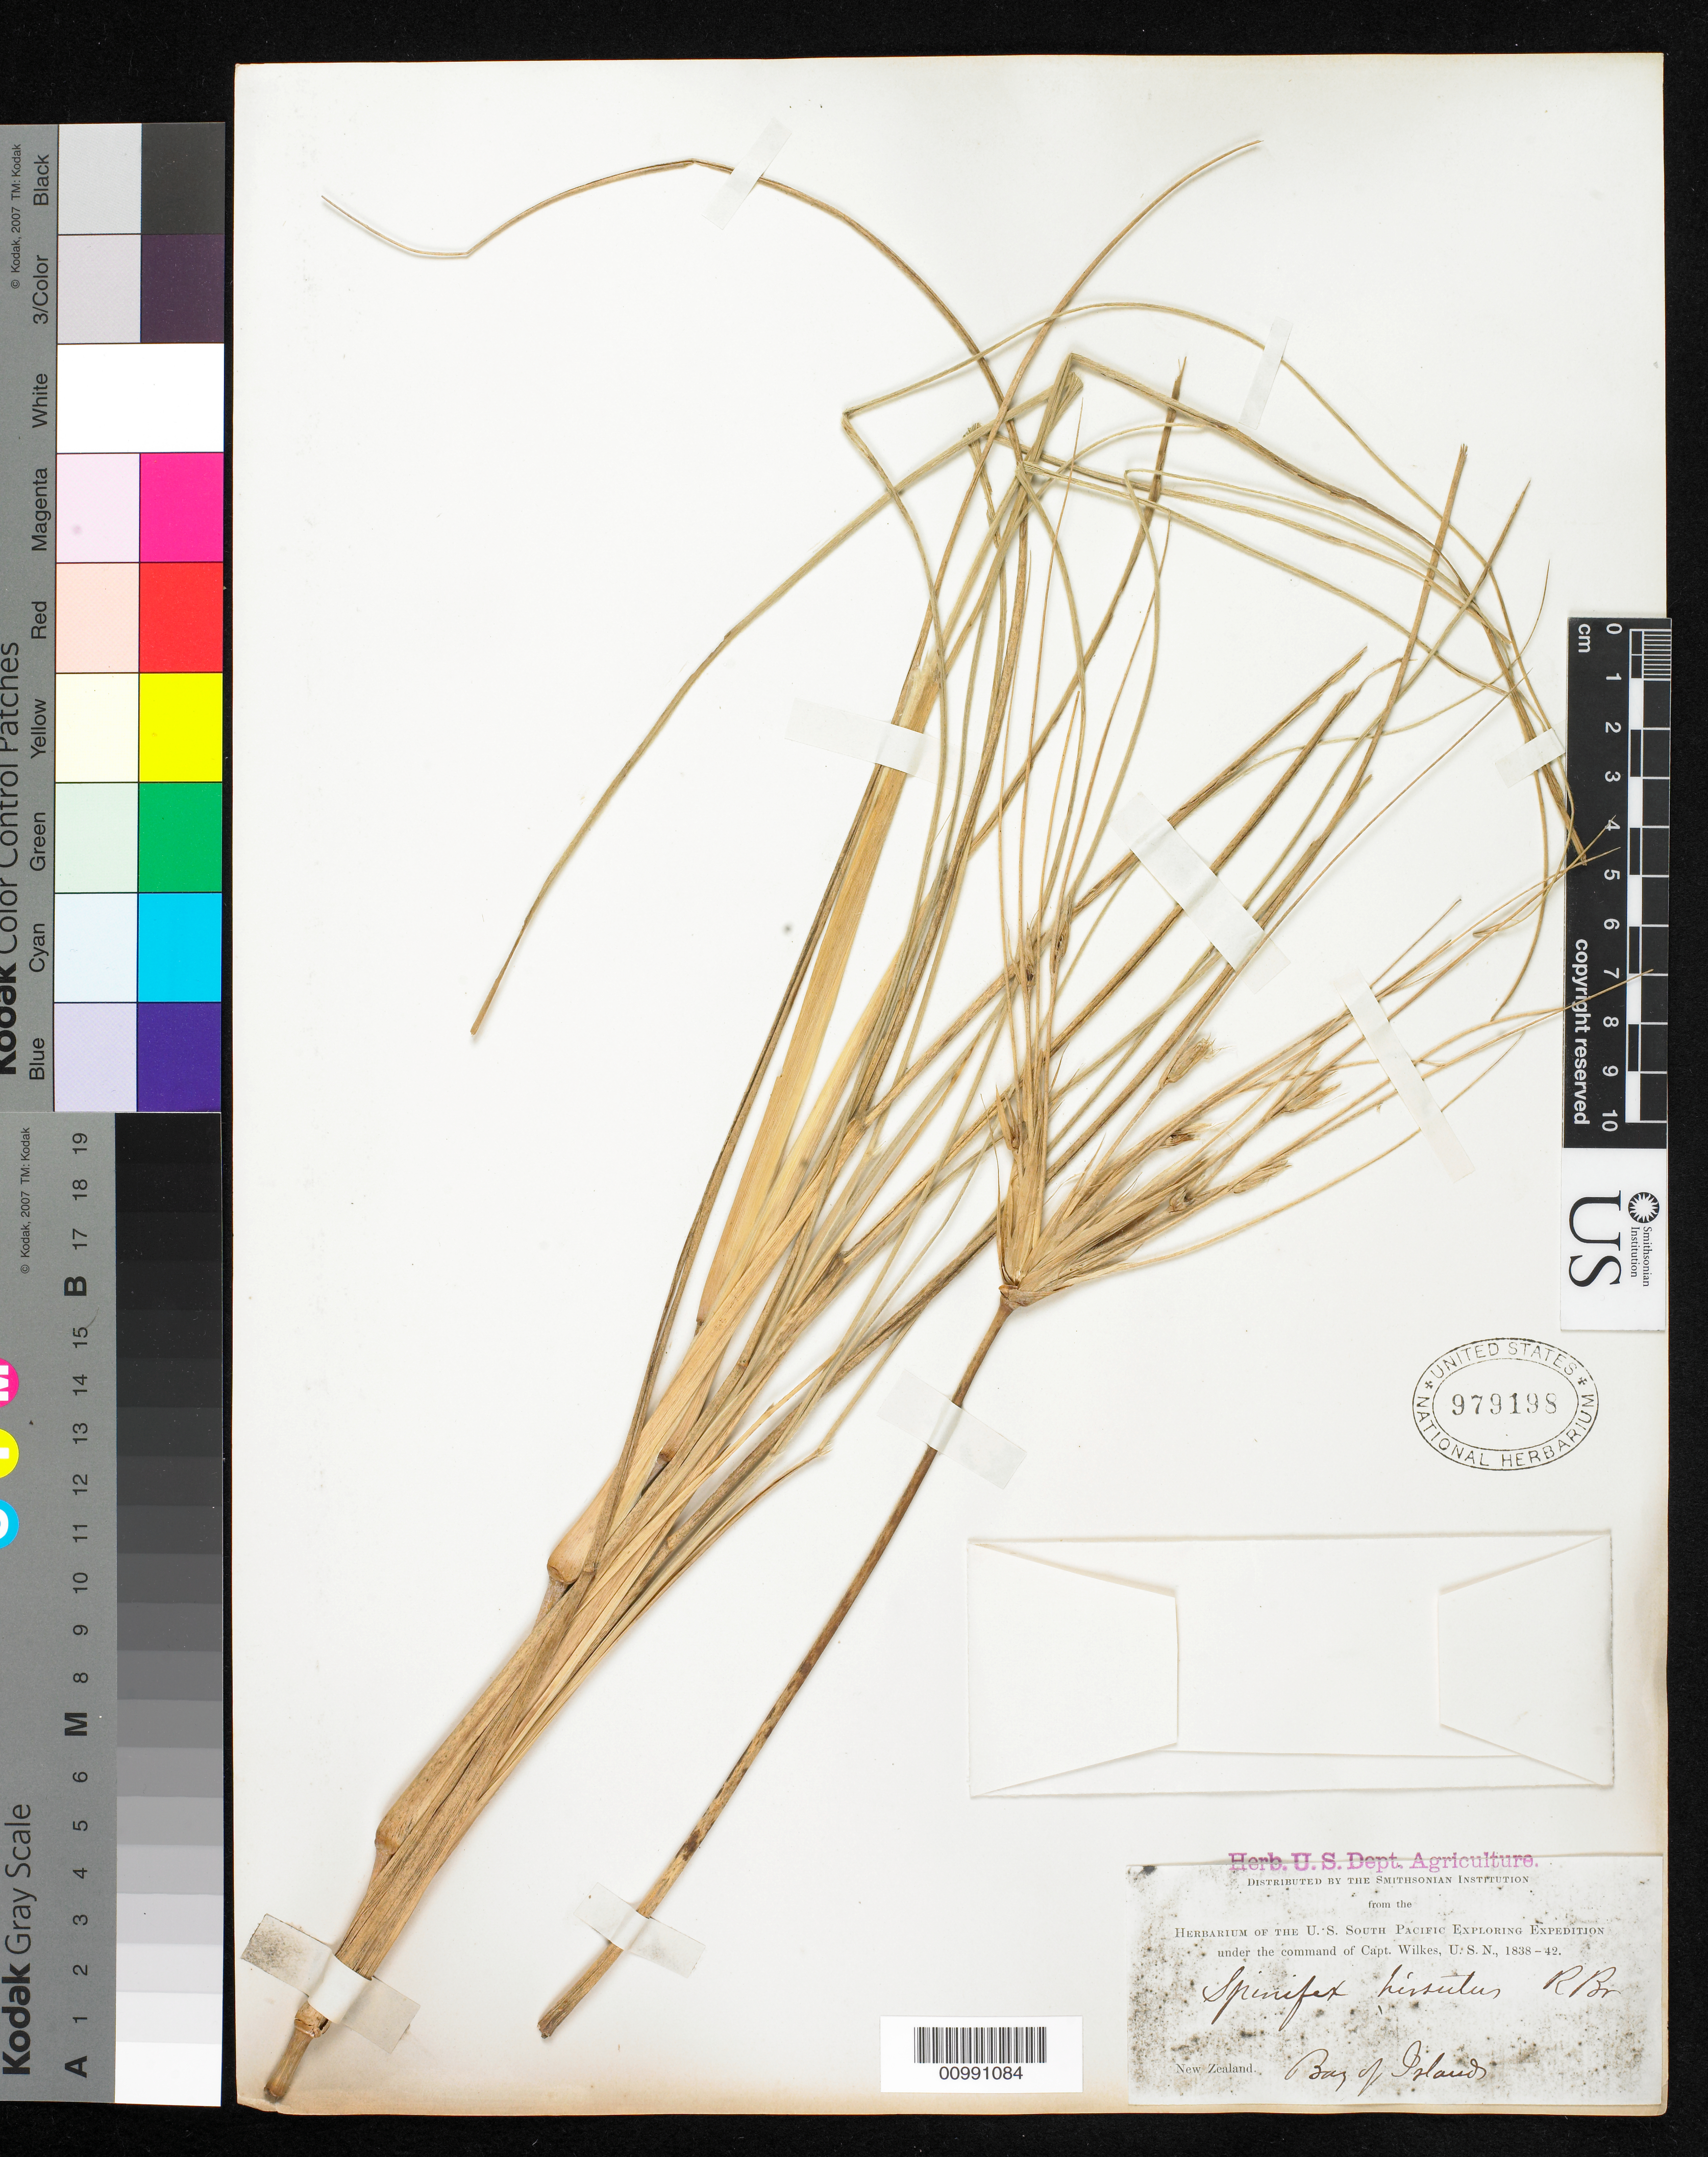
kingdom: Plantae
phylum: Tracheophyta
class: Liliopsida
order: Poales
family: Poaceae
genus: Spinifex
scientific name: Spinifex hirsutus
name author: Labill.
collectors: Wilkes Explor. Exped.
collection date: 1838/1842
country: New Zealand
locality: Bay of Islands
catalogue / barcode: US 979198